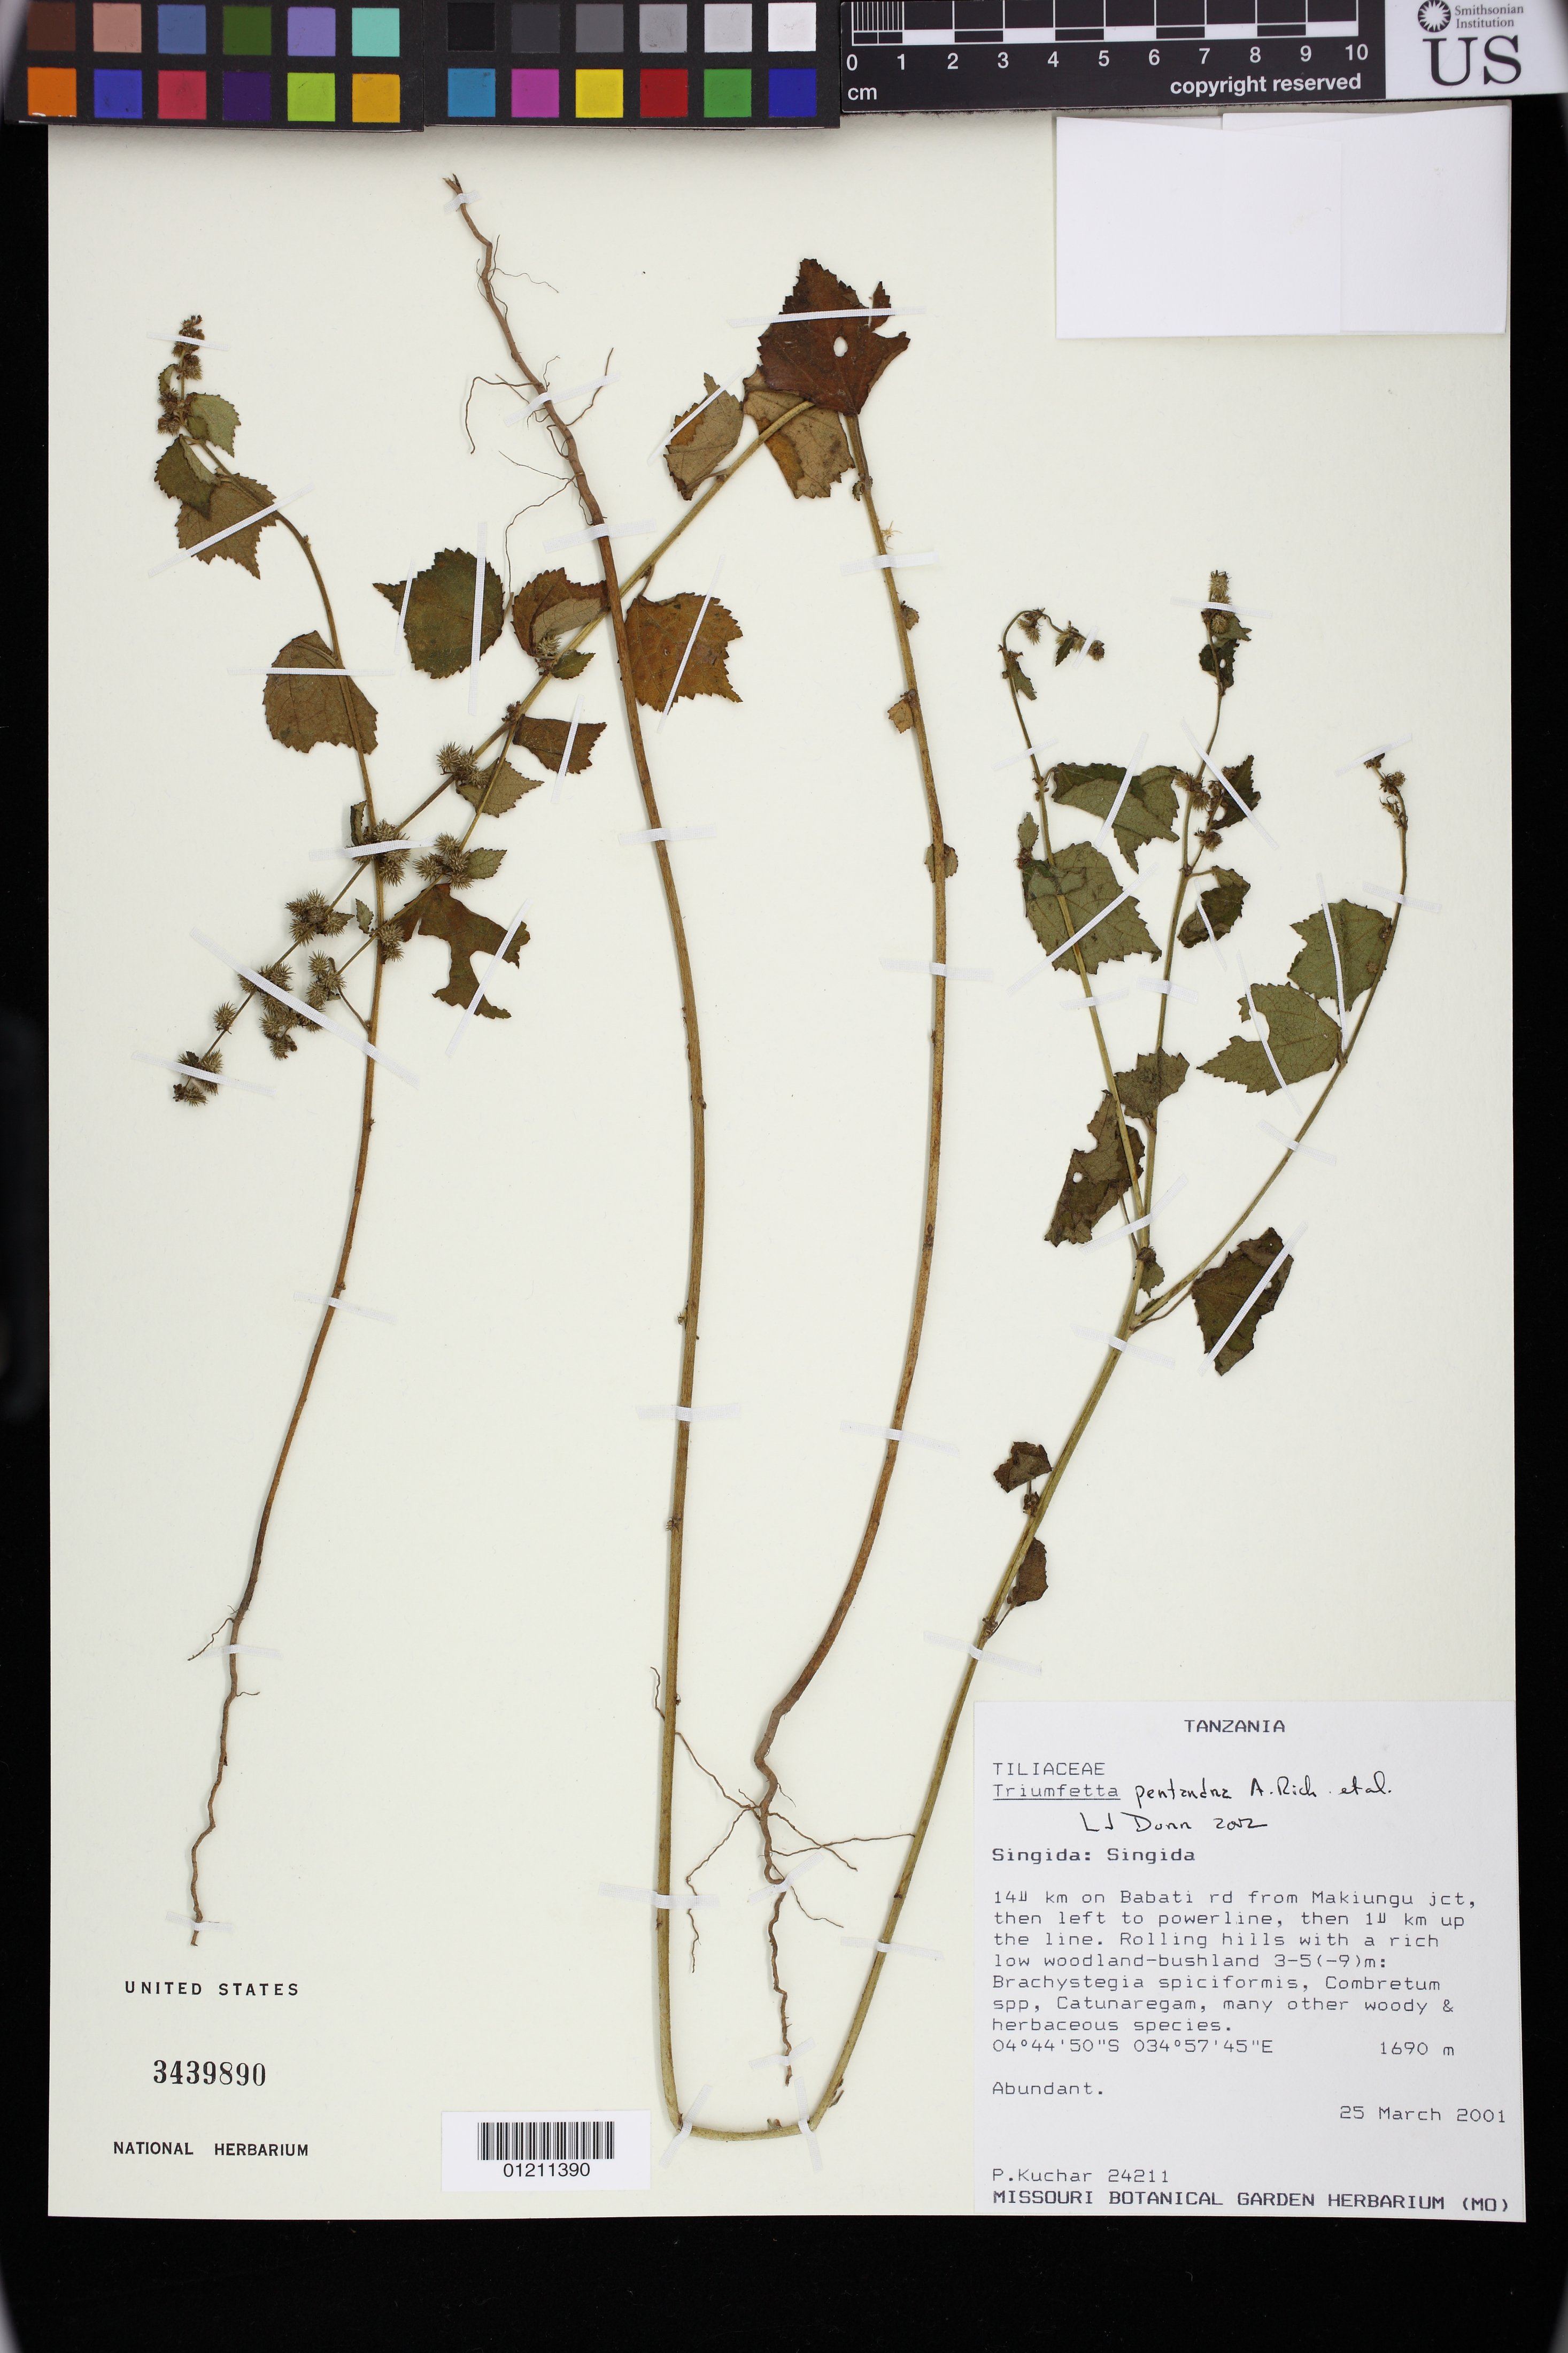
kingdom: Plantae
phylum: Tracheophyta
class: Magnoliopsida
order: Malvales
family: Malvaceae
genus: Triumfetta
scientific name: Triumfetta pentandra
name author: A. Rich.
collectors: P. Kuchar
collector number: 24211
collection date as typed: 25 Mar 2001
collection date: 2001-03-25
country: Tanzania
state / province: Singida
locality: Singida: Singida. 140 km on Babati rd from Makiungu jct, then left to powerline, then 10 km up the line. Rolling hills with a rich low woodland-bushland 3-5(-9)m.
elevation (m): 1690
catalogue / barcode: US 3439890